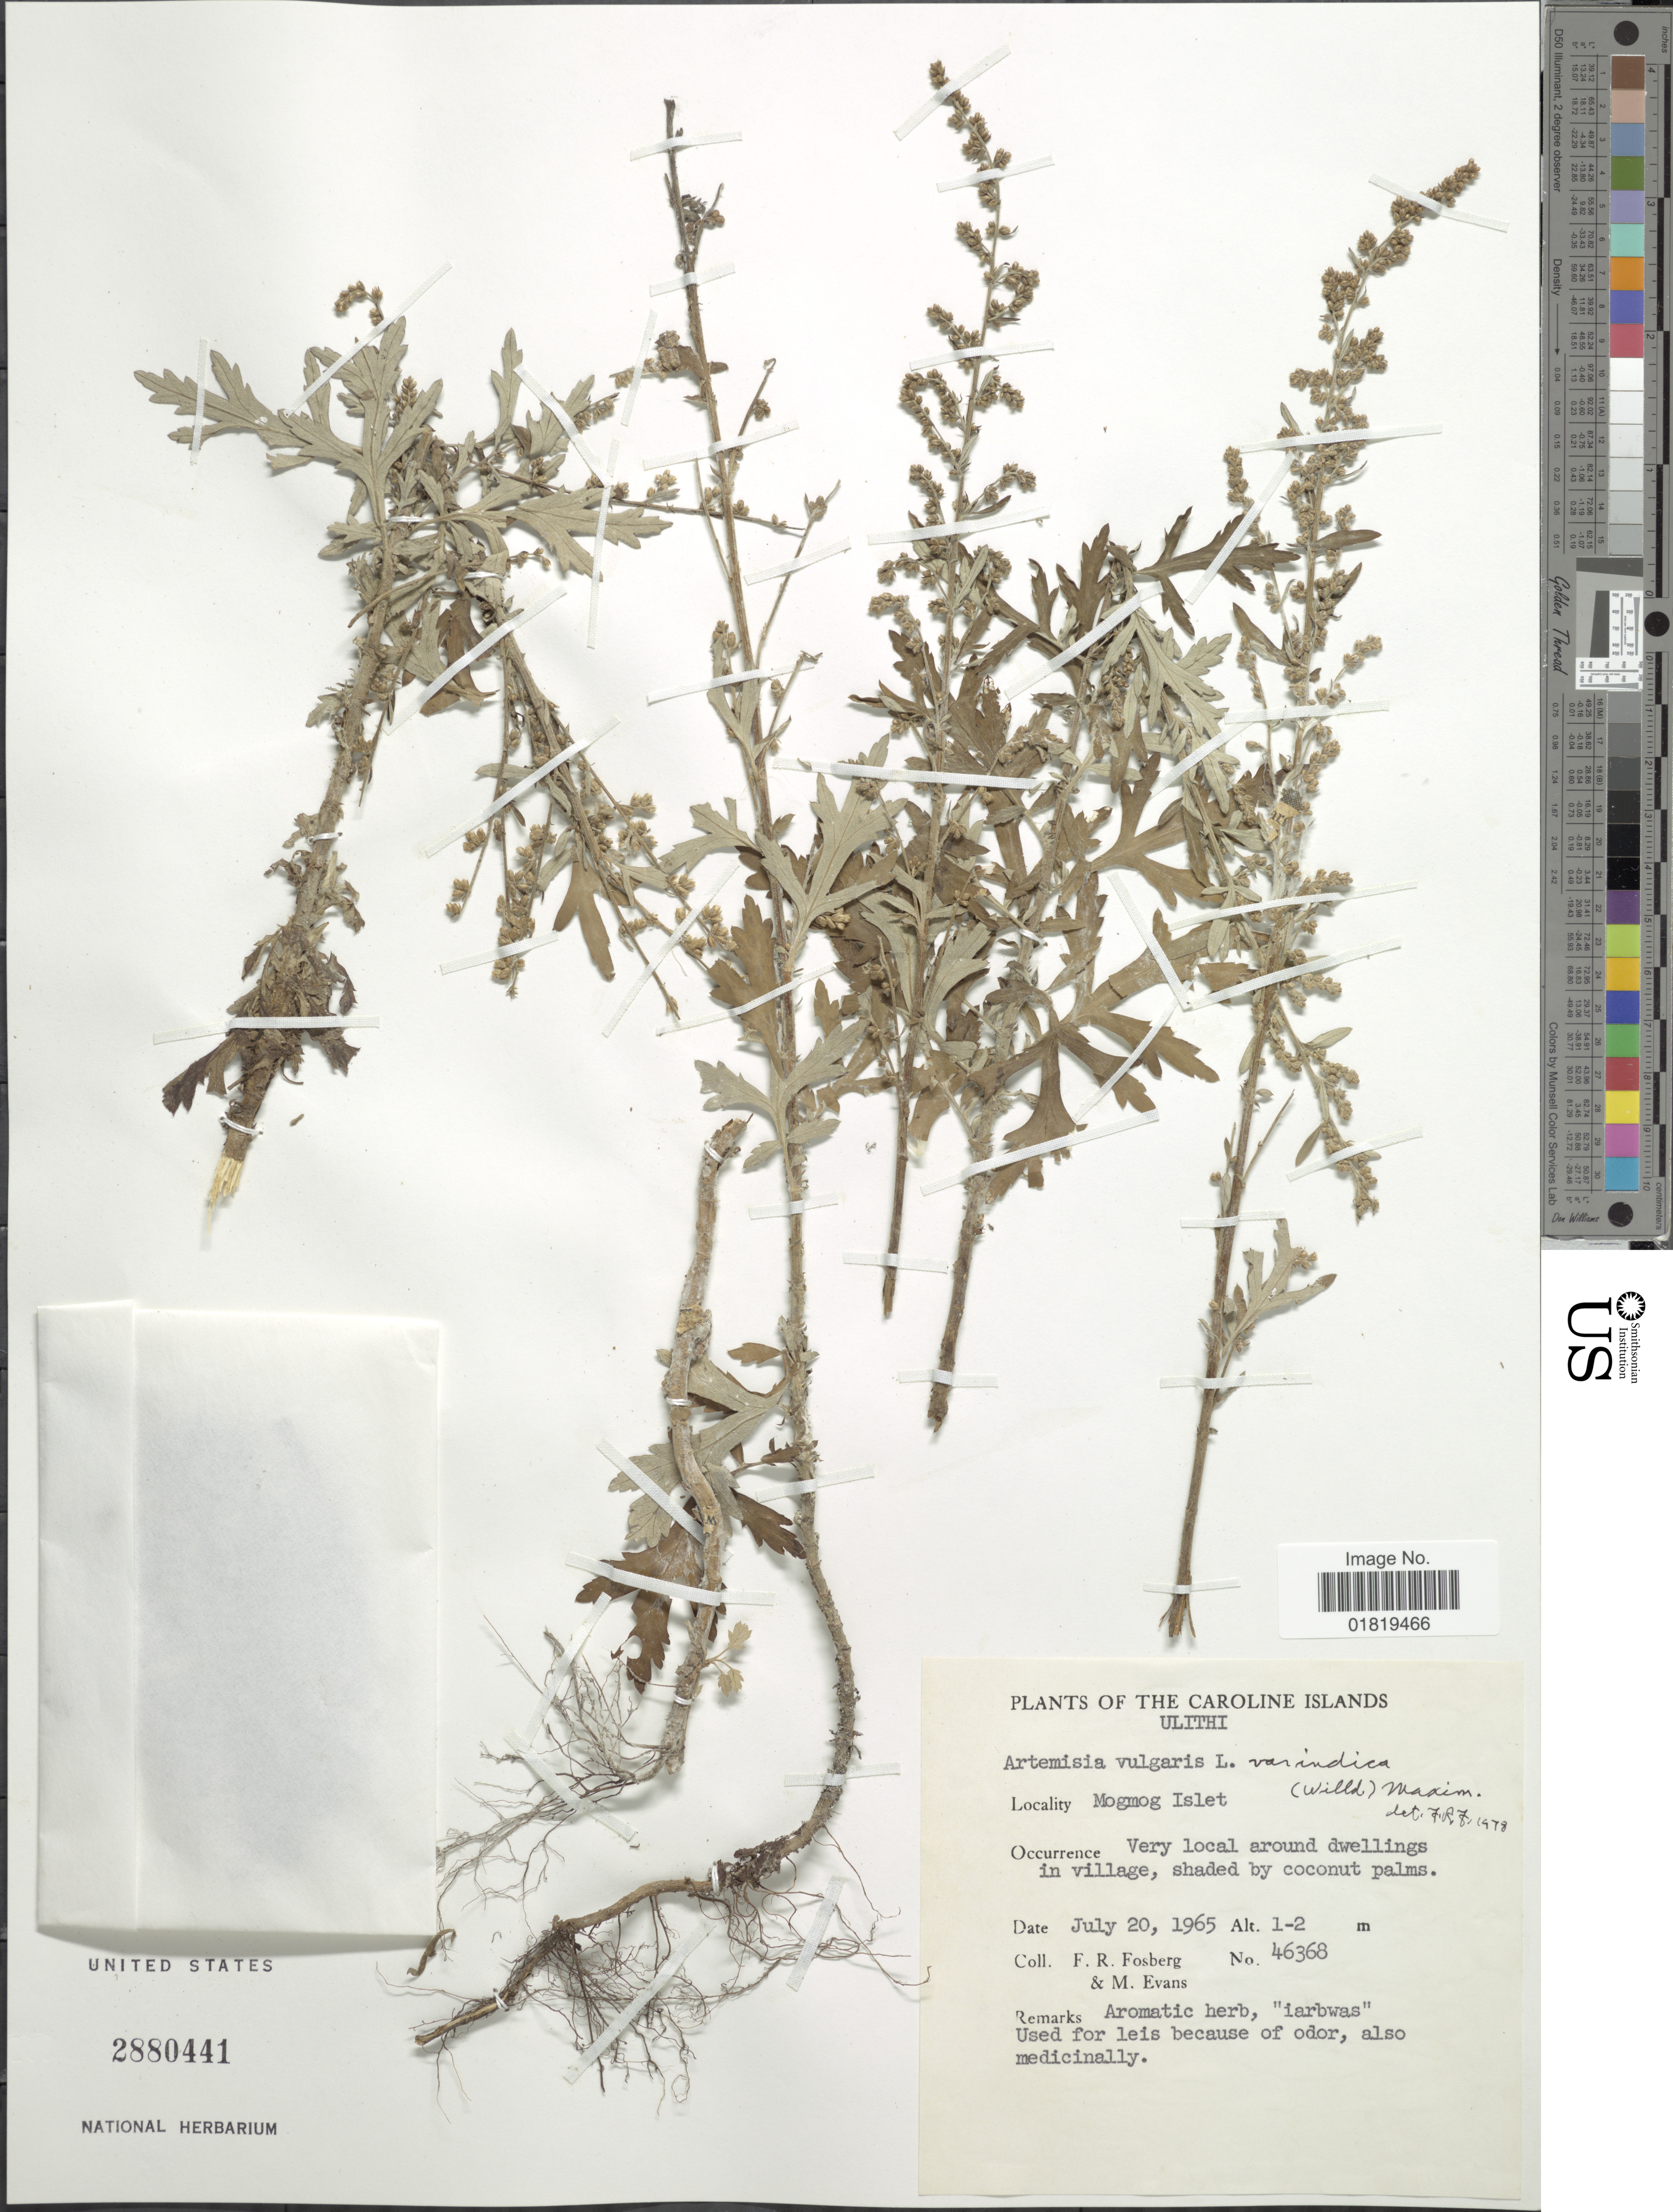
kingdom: Plantae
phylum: Tracheophyta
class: Magnoliopsida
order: Asterales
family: Asteraceae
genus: Artemisia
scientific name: Artemisia vulgaris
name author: L.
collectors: F. R. Fosberg & M. Evans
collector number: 46368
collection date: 1965-07-20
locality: The Caroline Islands, Ulithi, Mogmog Islet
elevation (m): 1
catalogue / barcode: US 2880441